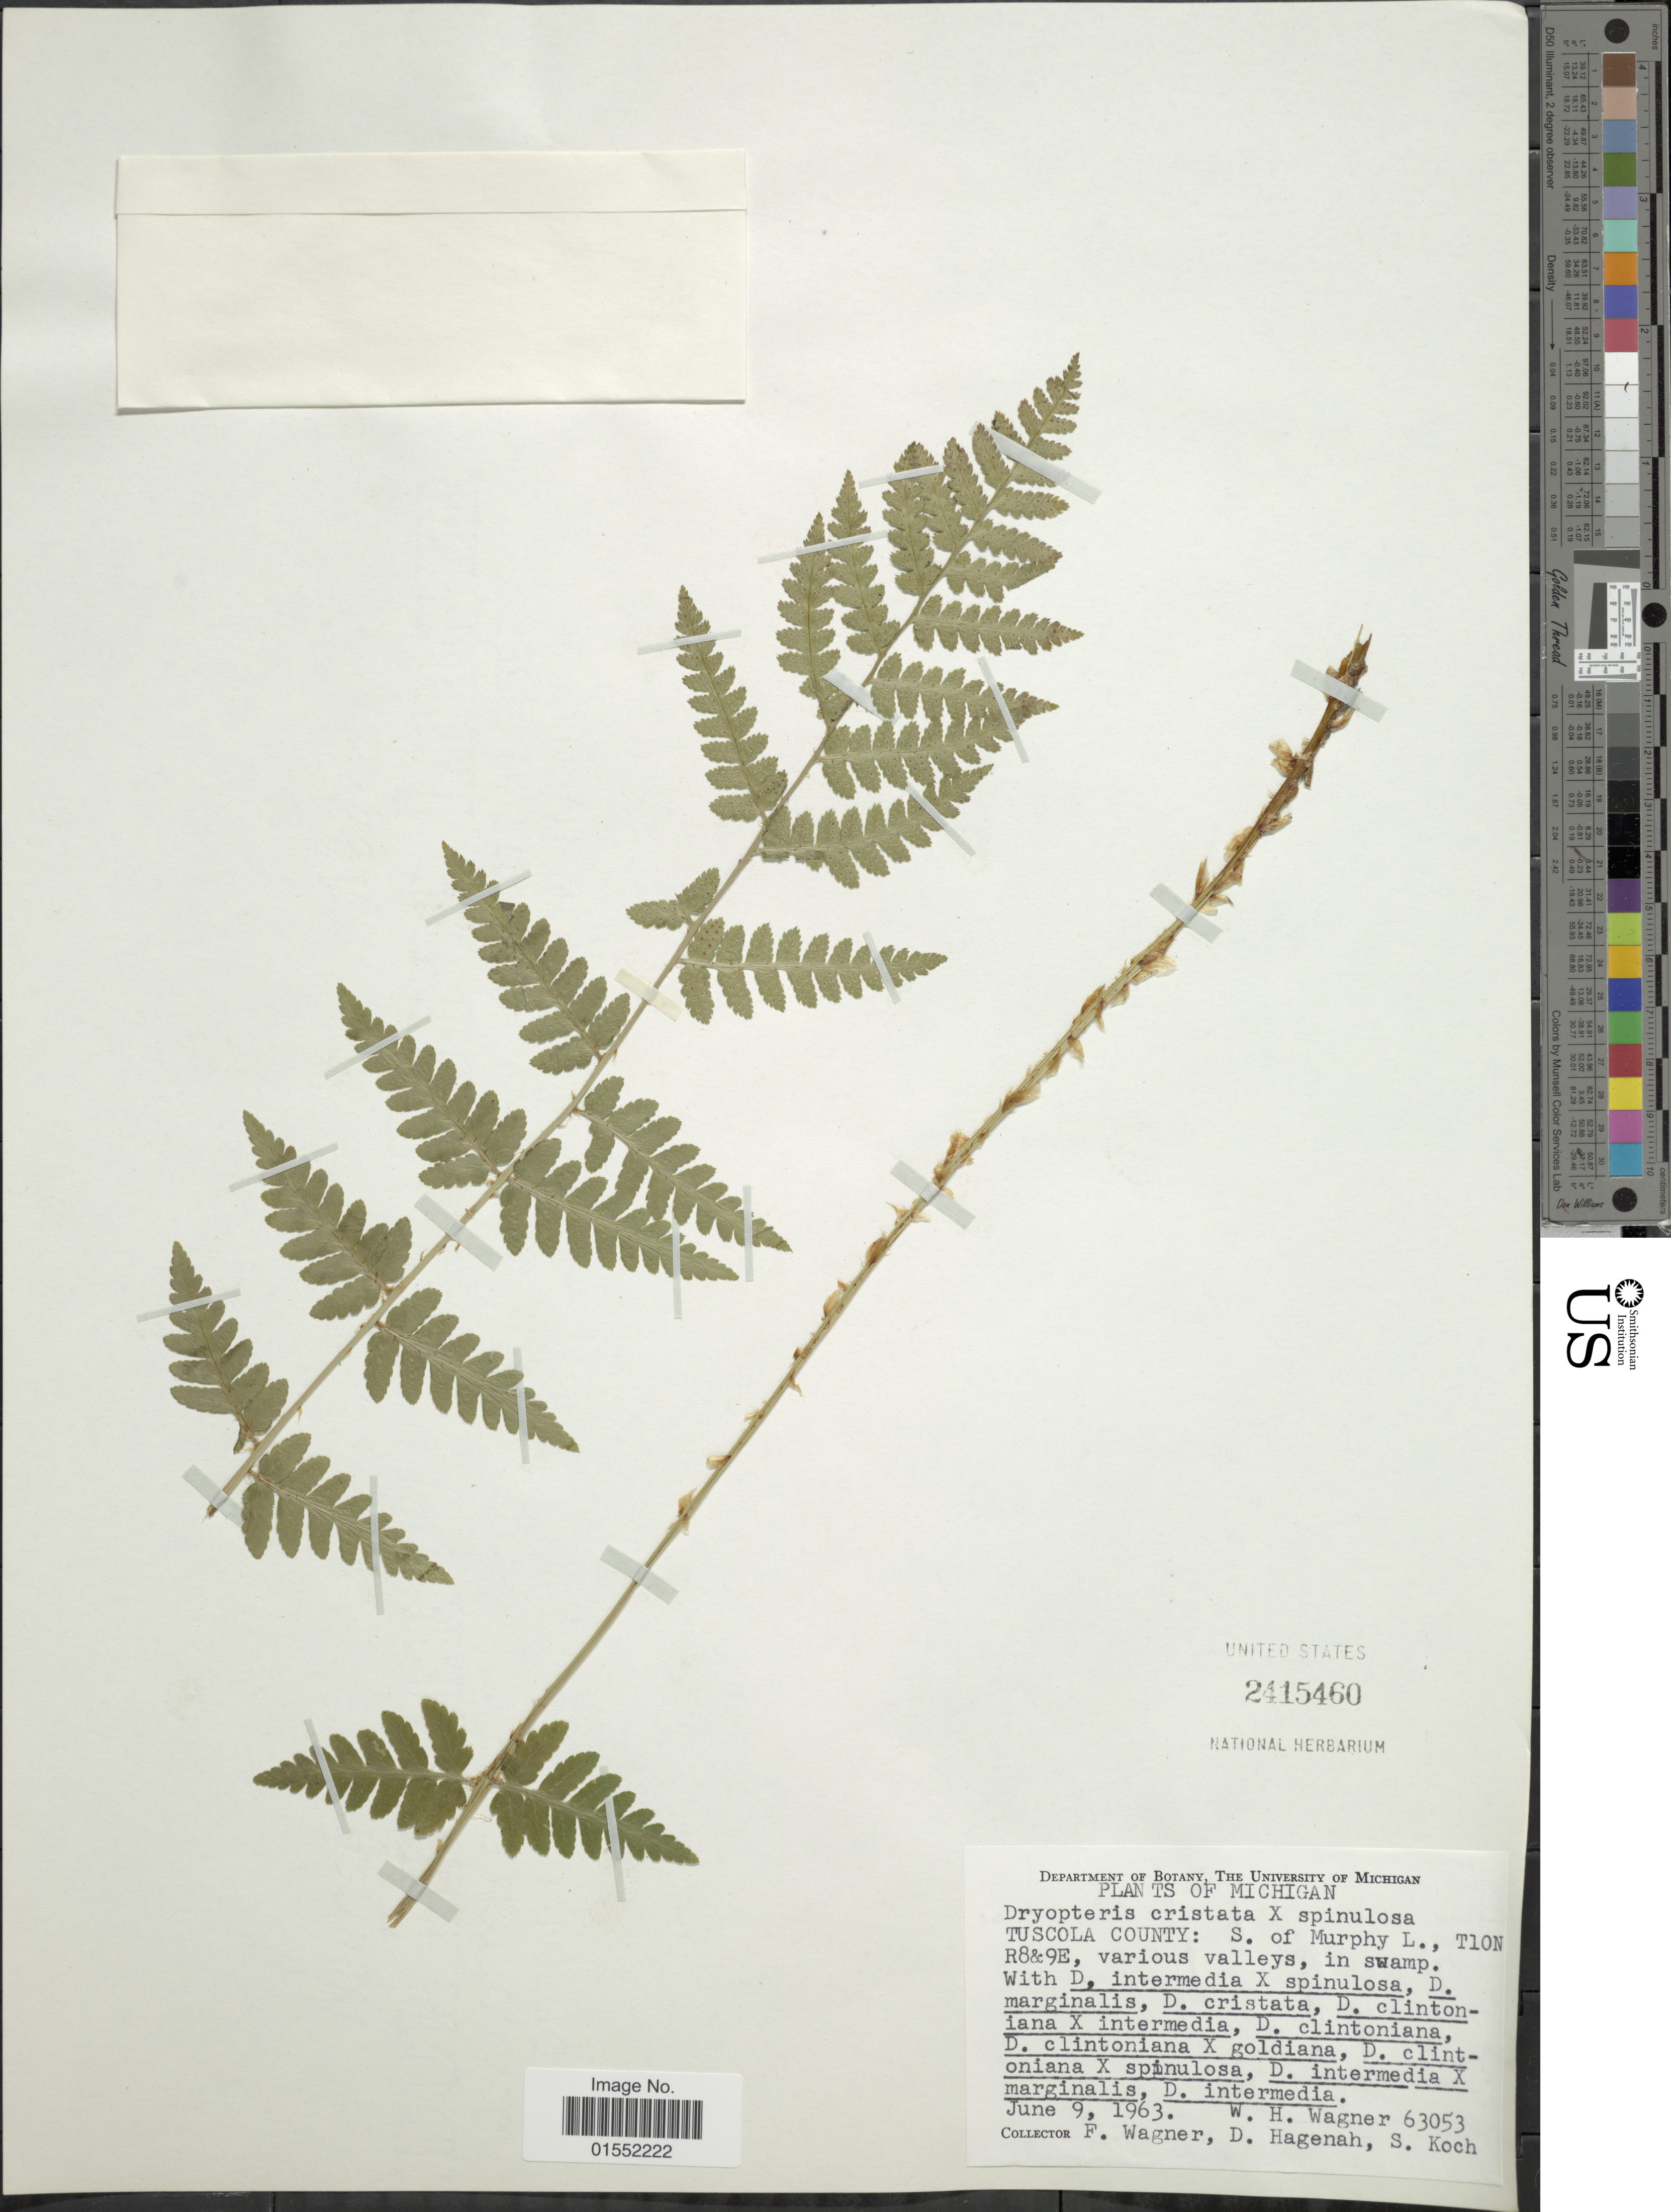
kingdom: Plantae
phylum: Tracheophyta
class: Polypodiopsida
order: Polypodiales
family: Dryopteridaceae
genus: Dryopteris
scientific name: Dryopteris x uliginosa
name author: (A. Braun ex Döll) Kuntze ex Druce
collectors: W. H. Wagner, F. S. Wagner, D. Hagenah & S. Koch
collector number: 63053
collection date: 1963-06-09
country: United States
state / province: Michigan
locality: Tuscola County: S. of Murphy L., T10N R8&9E, various valleys, in swamp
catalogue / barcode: US 2415460